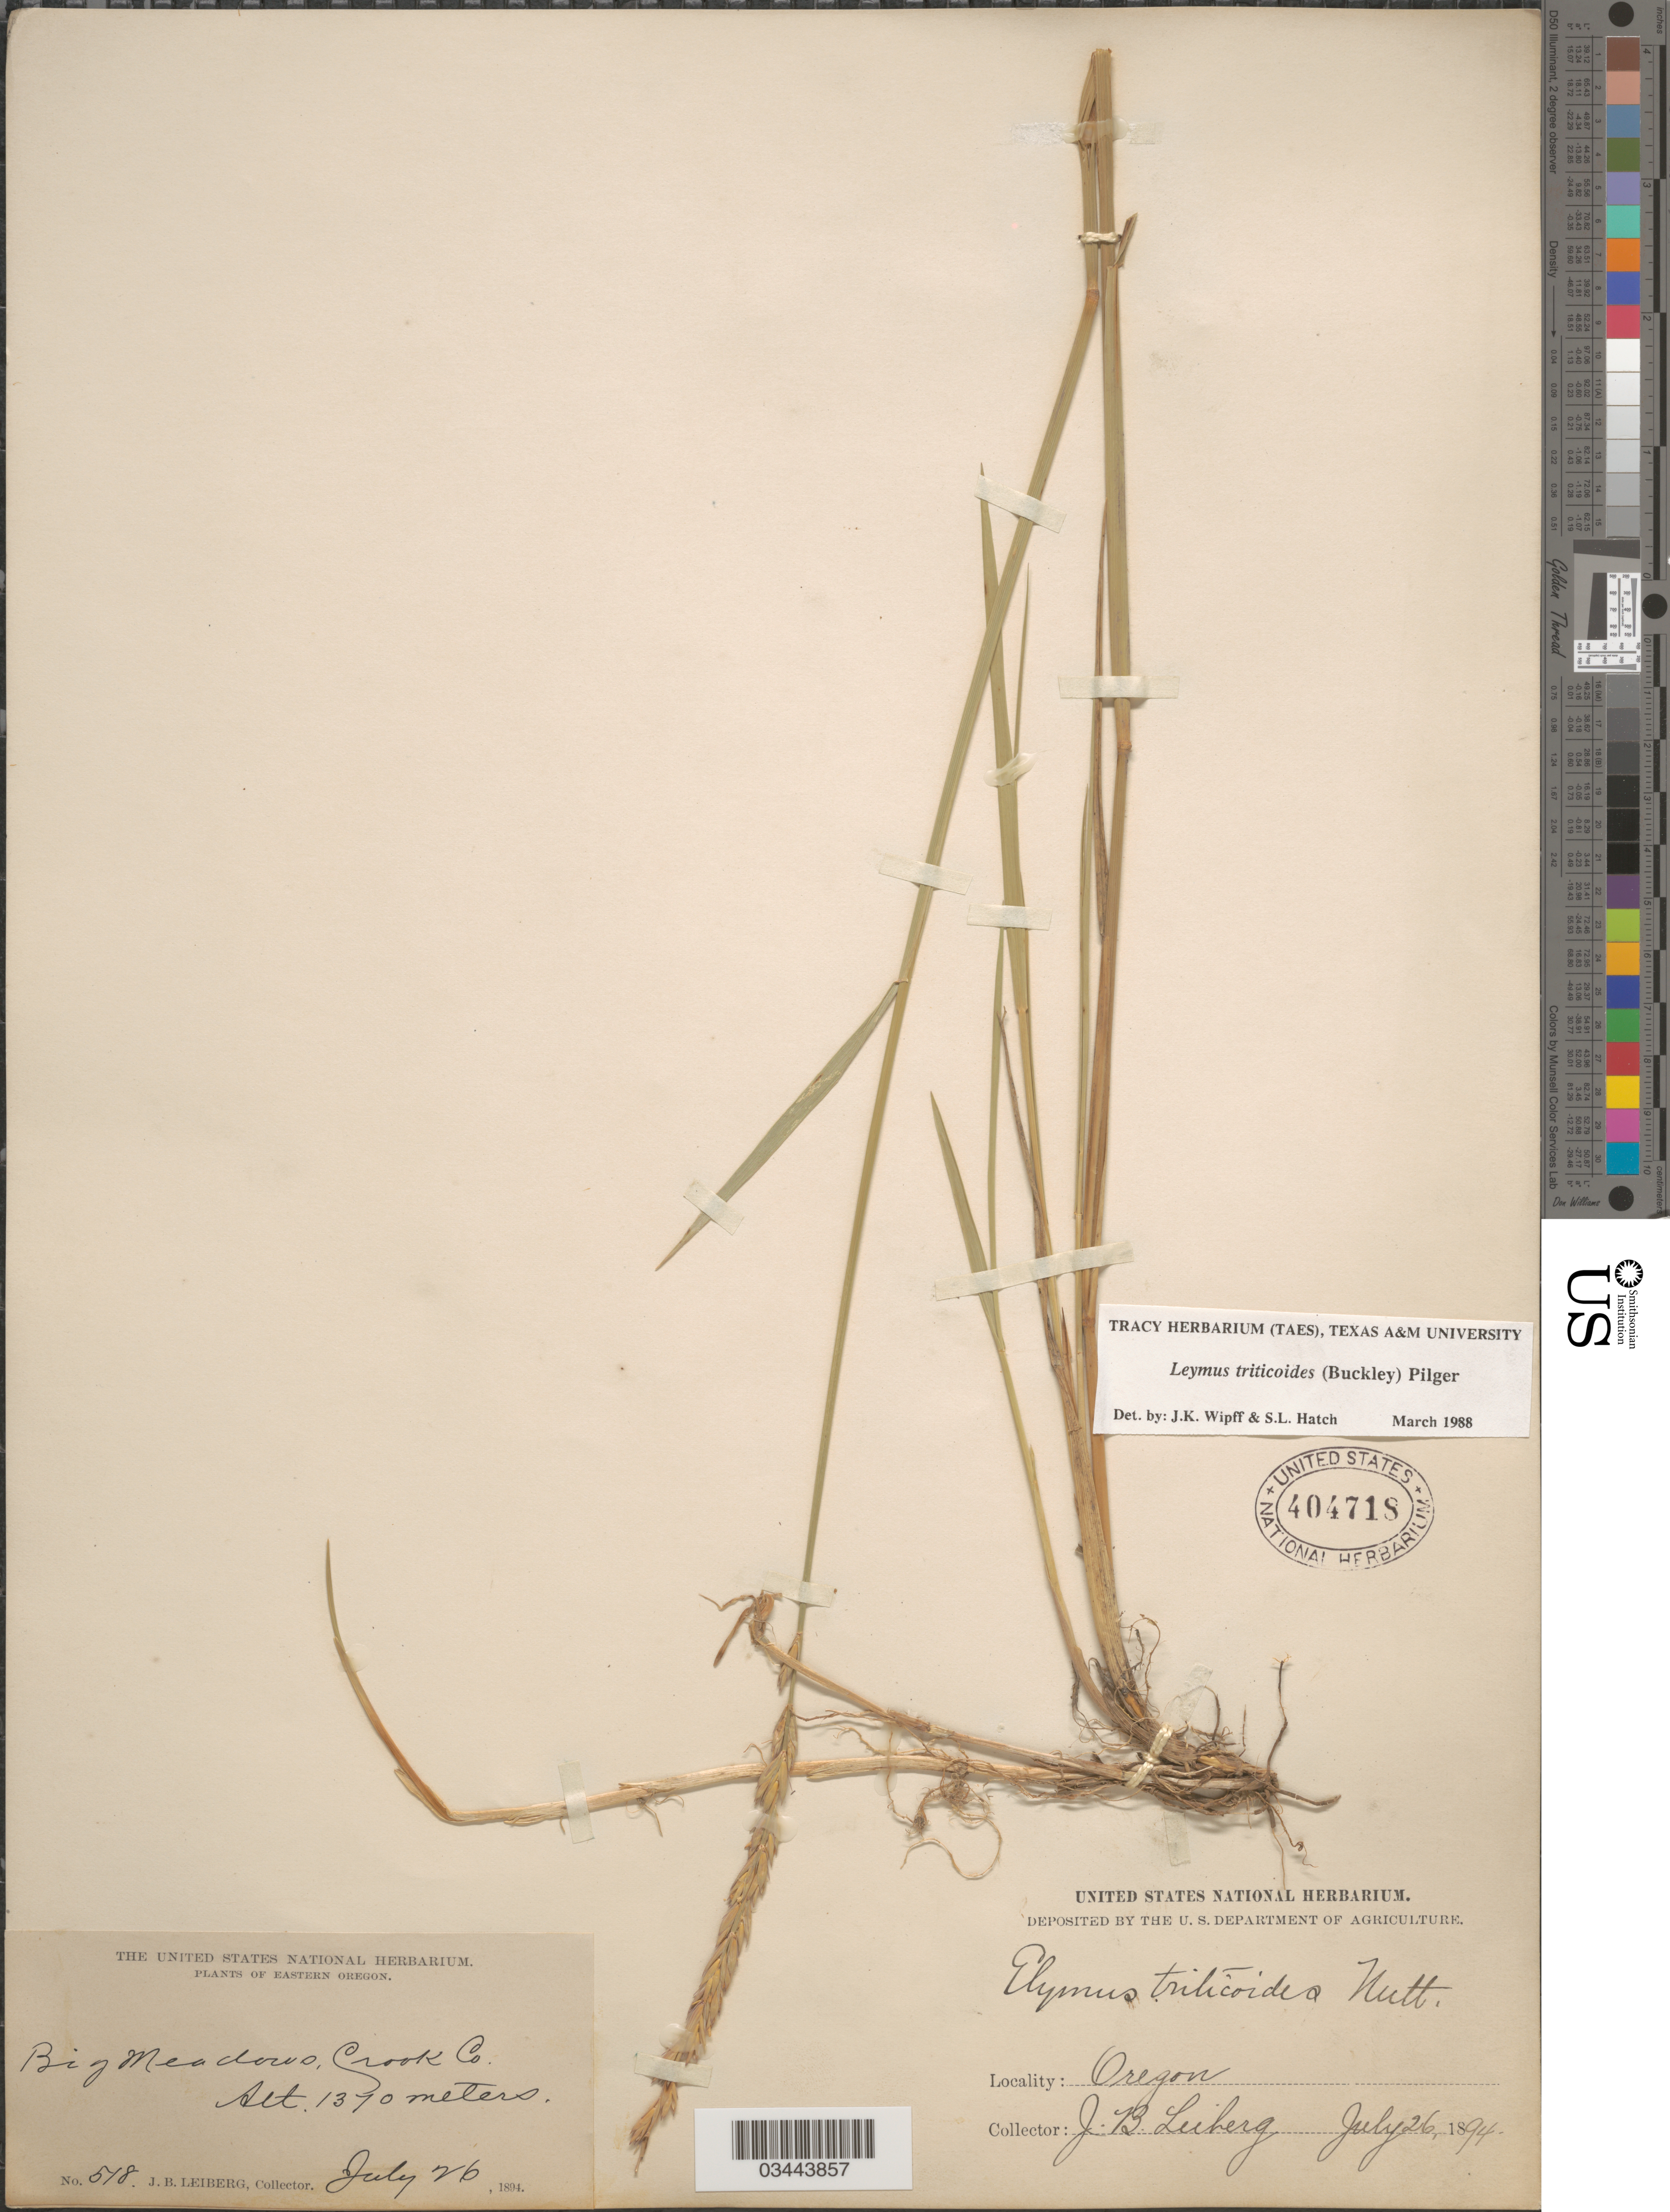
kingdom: Plantae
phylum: Tracheophyta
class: Liliopsida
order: Poales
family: Poaceae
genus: Leymus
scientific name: Leymus triticoides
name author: (Buckley) Pilg.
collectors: J. B. Leiberg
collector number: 518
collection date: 1894-07-26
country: United States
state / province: Oregon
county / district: Crook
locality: Eastern Oregon. Big Meadows, Crook Co.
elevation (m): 1370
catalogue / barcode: US 404718